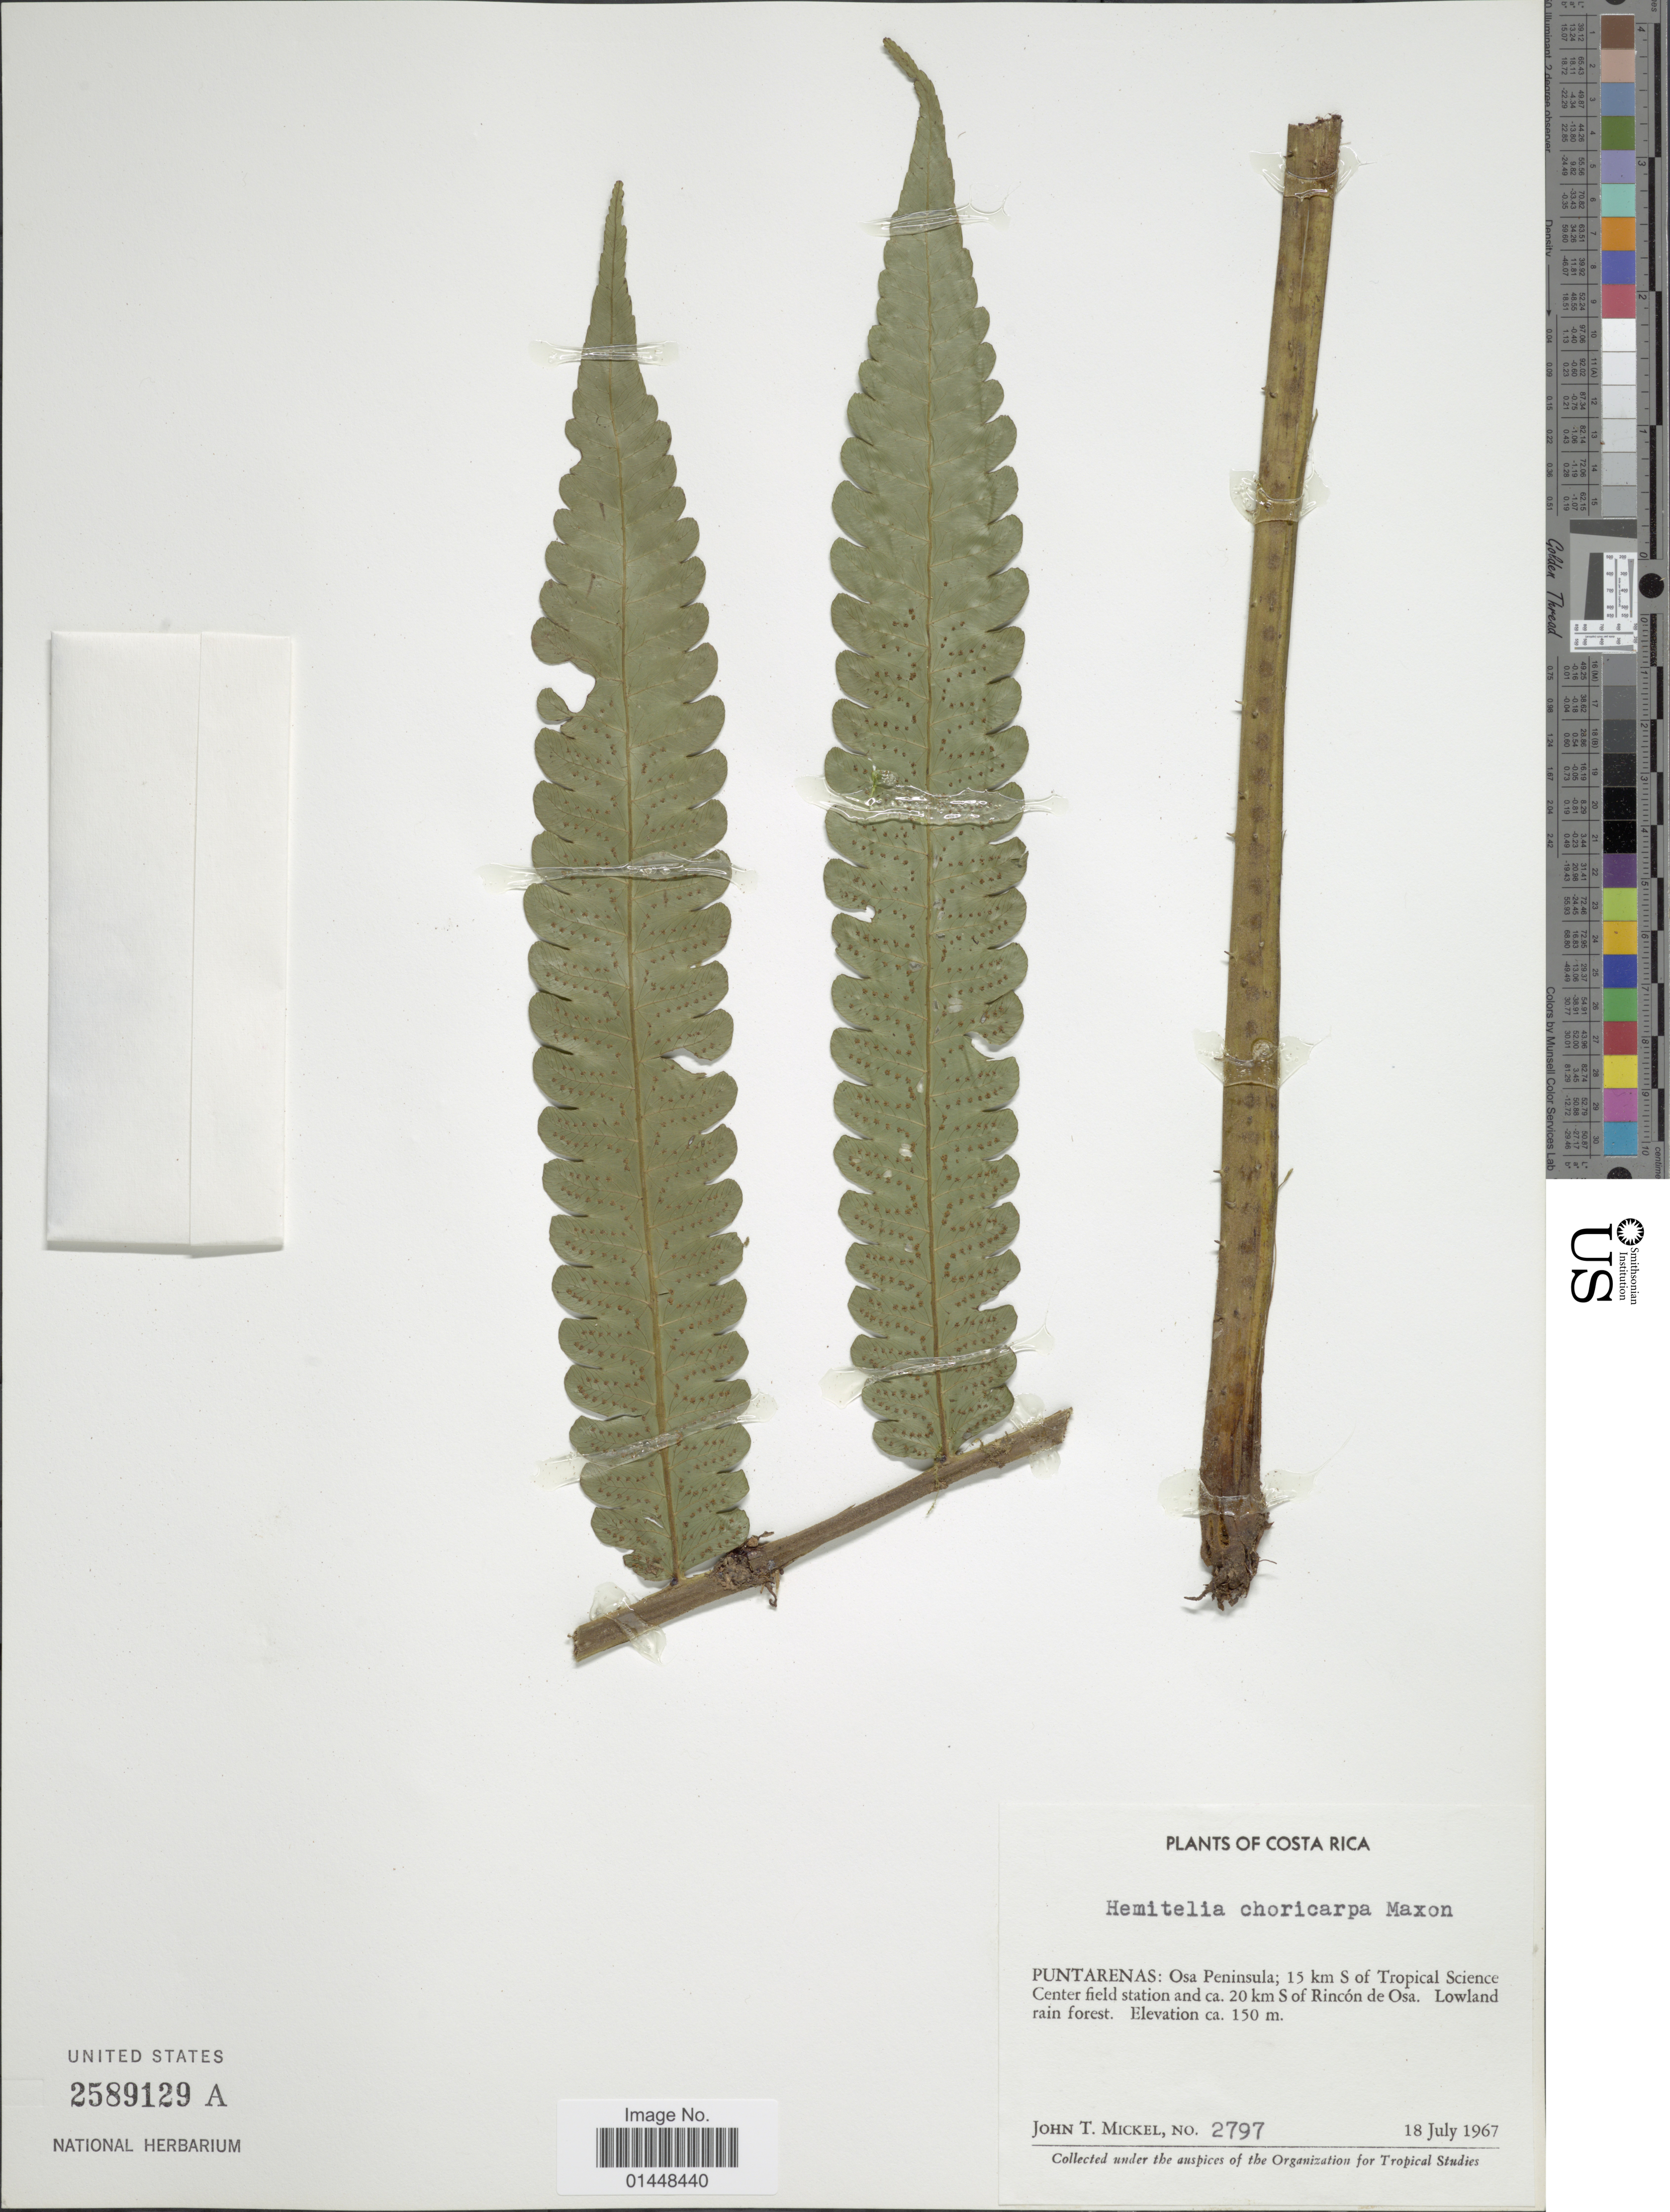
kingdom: Plantae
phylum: Tracheophyta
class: Polypodiopsida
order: Cyatheales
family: Cyatheaceae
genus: Cyathea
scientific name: Cyathea choricarpa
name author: (Maxon) Domin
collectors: J. T. Mickel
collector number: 2797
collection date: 1967-07-18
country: Costa Rica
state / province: Puntarenas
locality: Osa Peninsula; 15 km S of Tropical Science Center field station and ca. 20 km S of Rincon de Osa.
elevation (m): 150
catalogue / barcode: US 2589129A